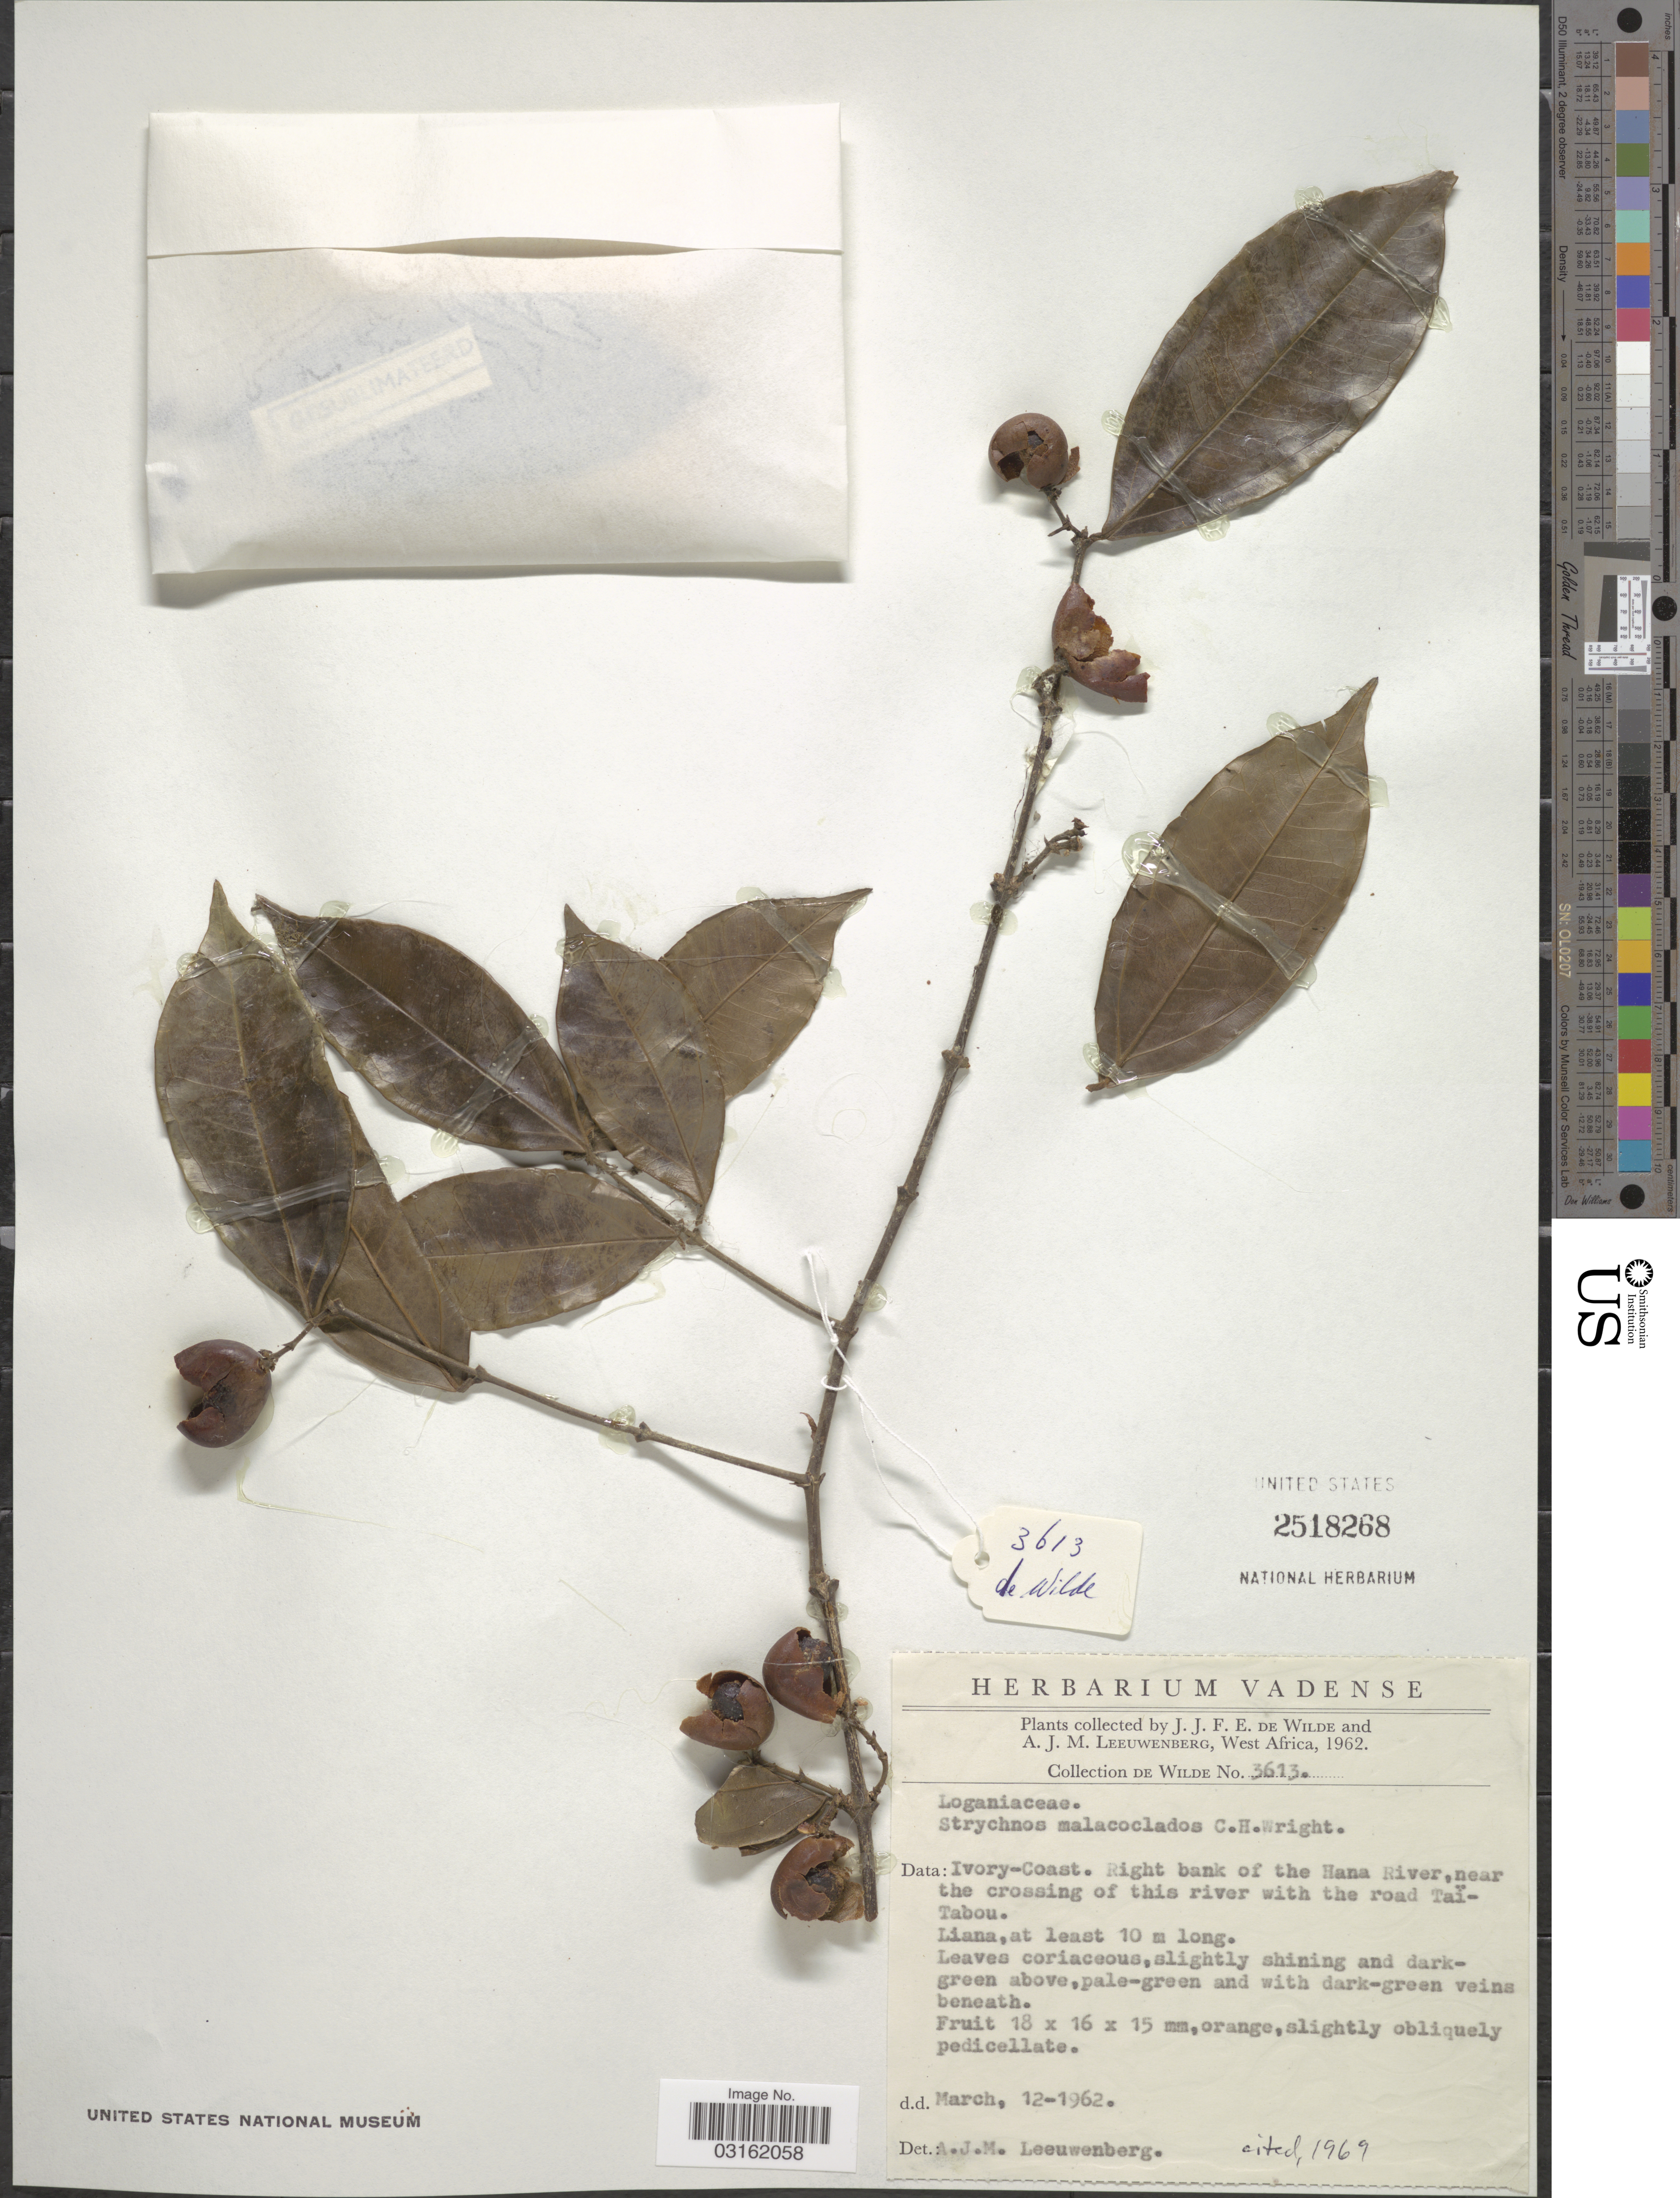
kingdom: Plantae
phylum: Tracheophyta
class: Magnoliopsida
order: Gentianales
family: Loganiaceae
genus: Strychnos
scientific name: Strychnos malacoclados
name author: C.H. Wright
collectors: J.J. de Wilde & A. J. M. Leeuwenberg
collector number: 3613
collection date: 1962-03-12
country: Ivory Coast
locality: Right bank of the Hana River, near the crossing of this river with the road Taï-Tabou.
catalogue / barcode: US 2518268